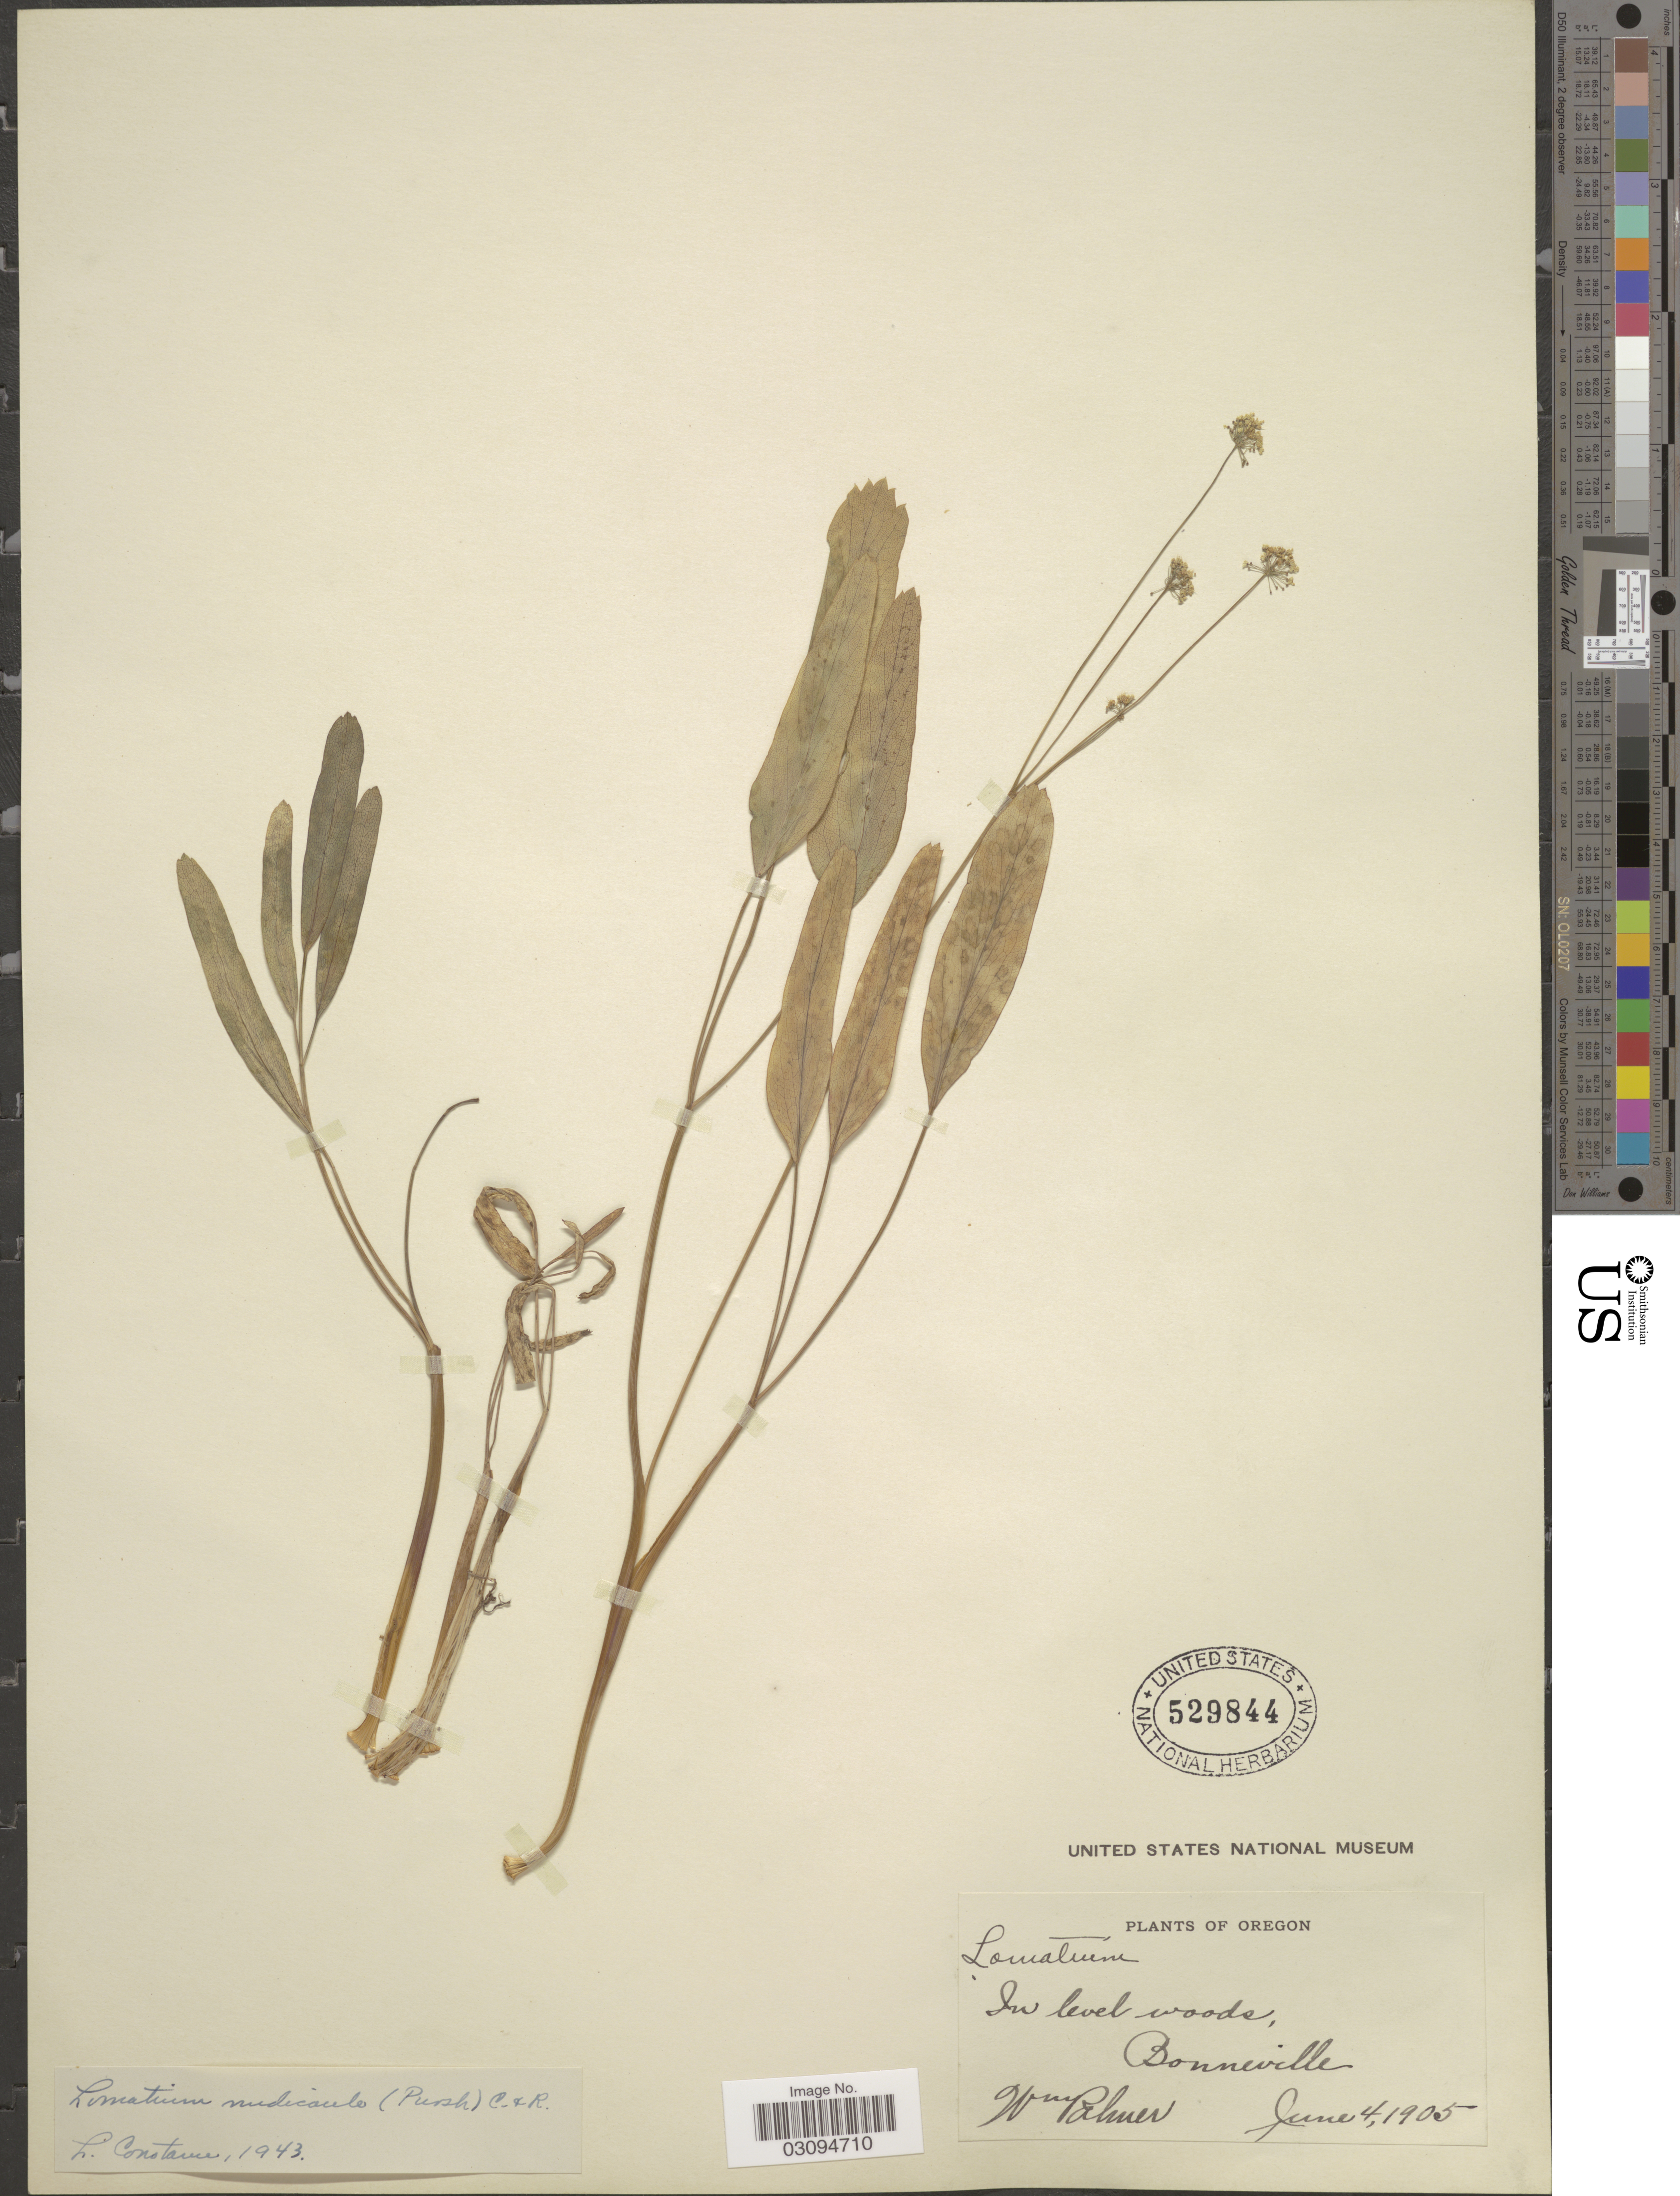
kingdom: Plantae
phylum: Tracheophyta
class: Magnoliopsida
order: Apiales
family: Apiaceae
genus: Lomatium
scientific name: Lomatium nudicaule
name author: (Pursh) J.M. Coult. & Rose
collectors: W. Palmer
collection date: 1905-06-04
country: United States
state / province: Oregon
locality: In level woods, Bonneville.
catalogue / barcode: US 529844